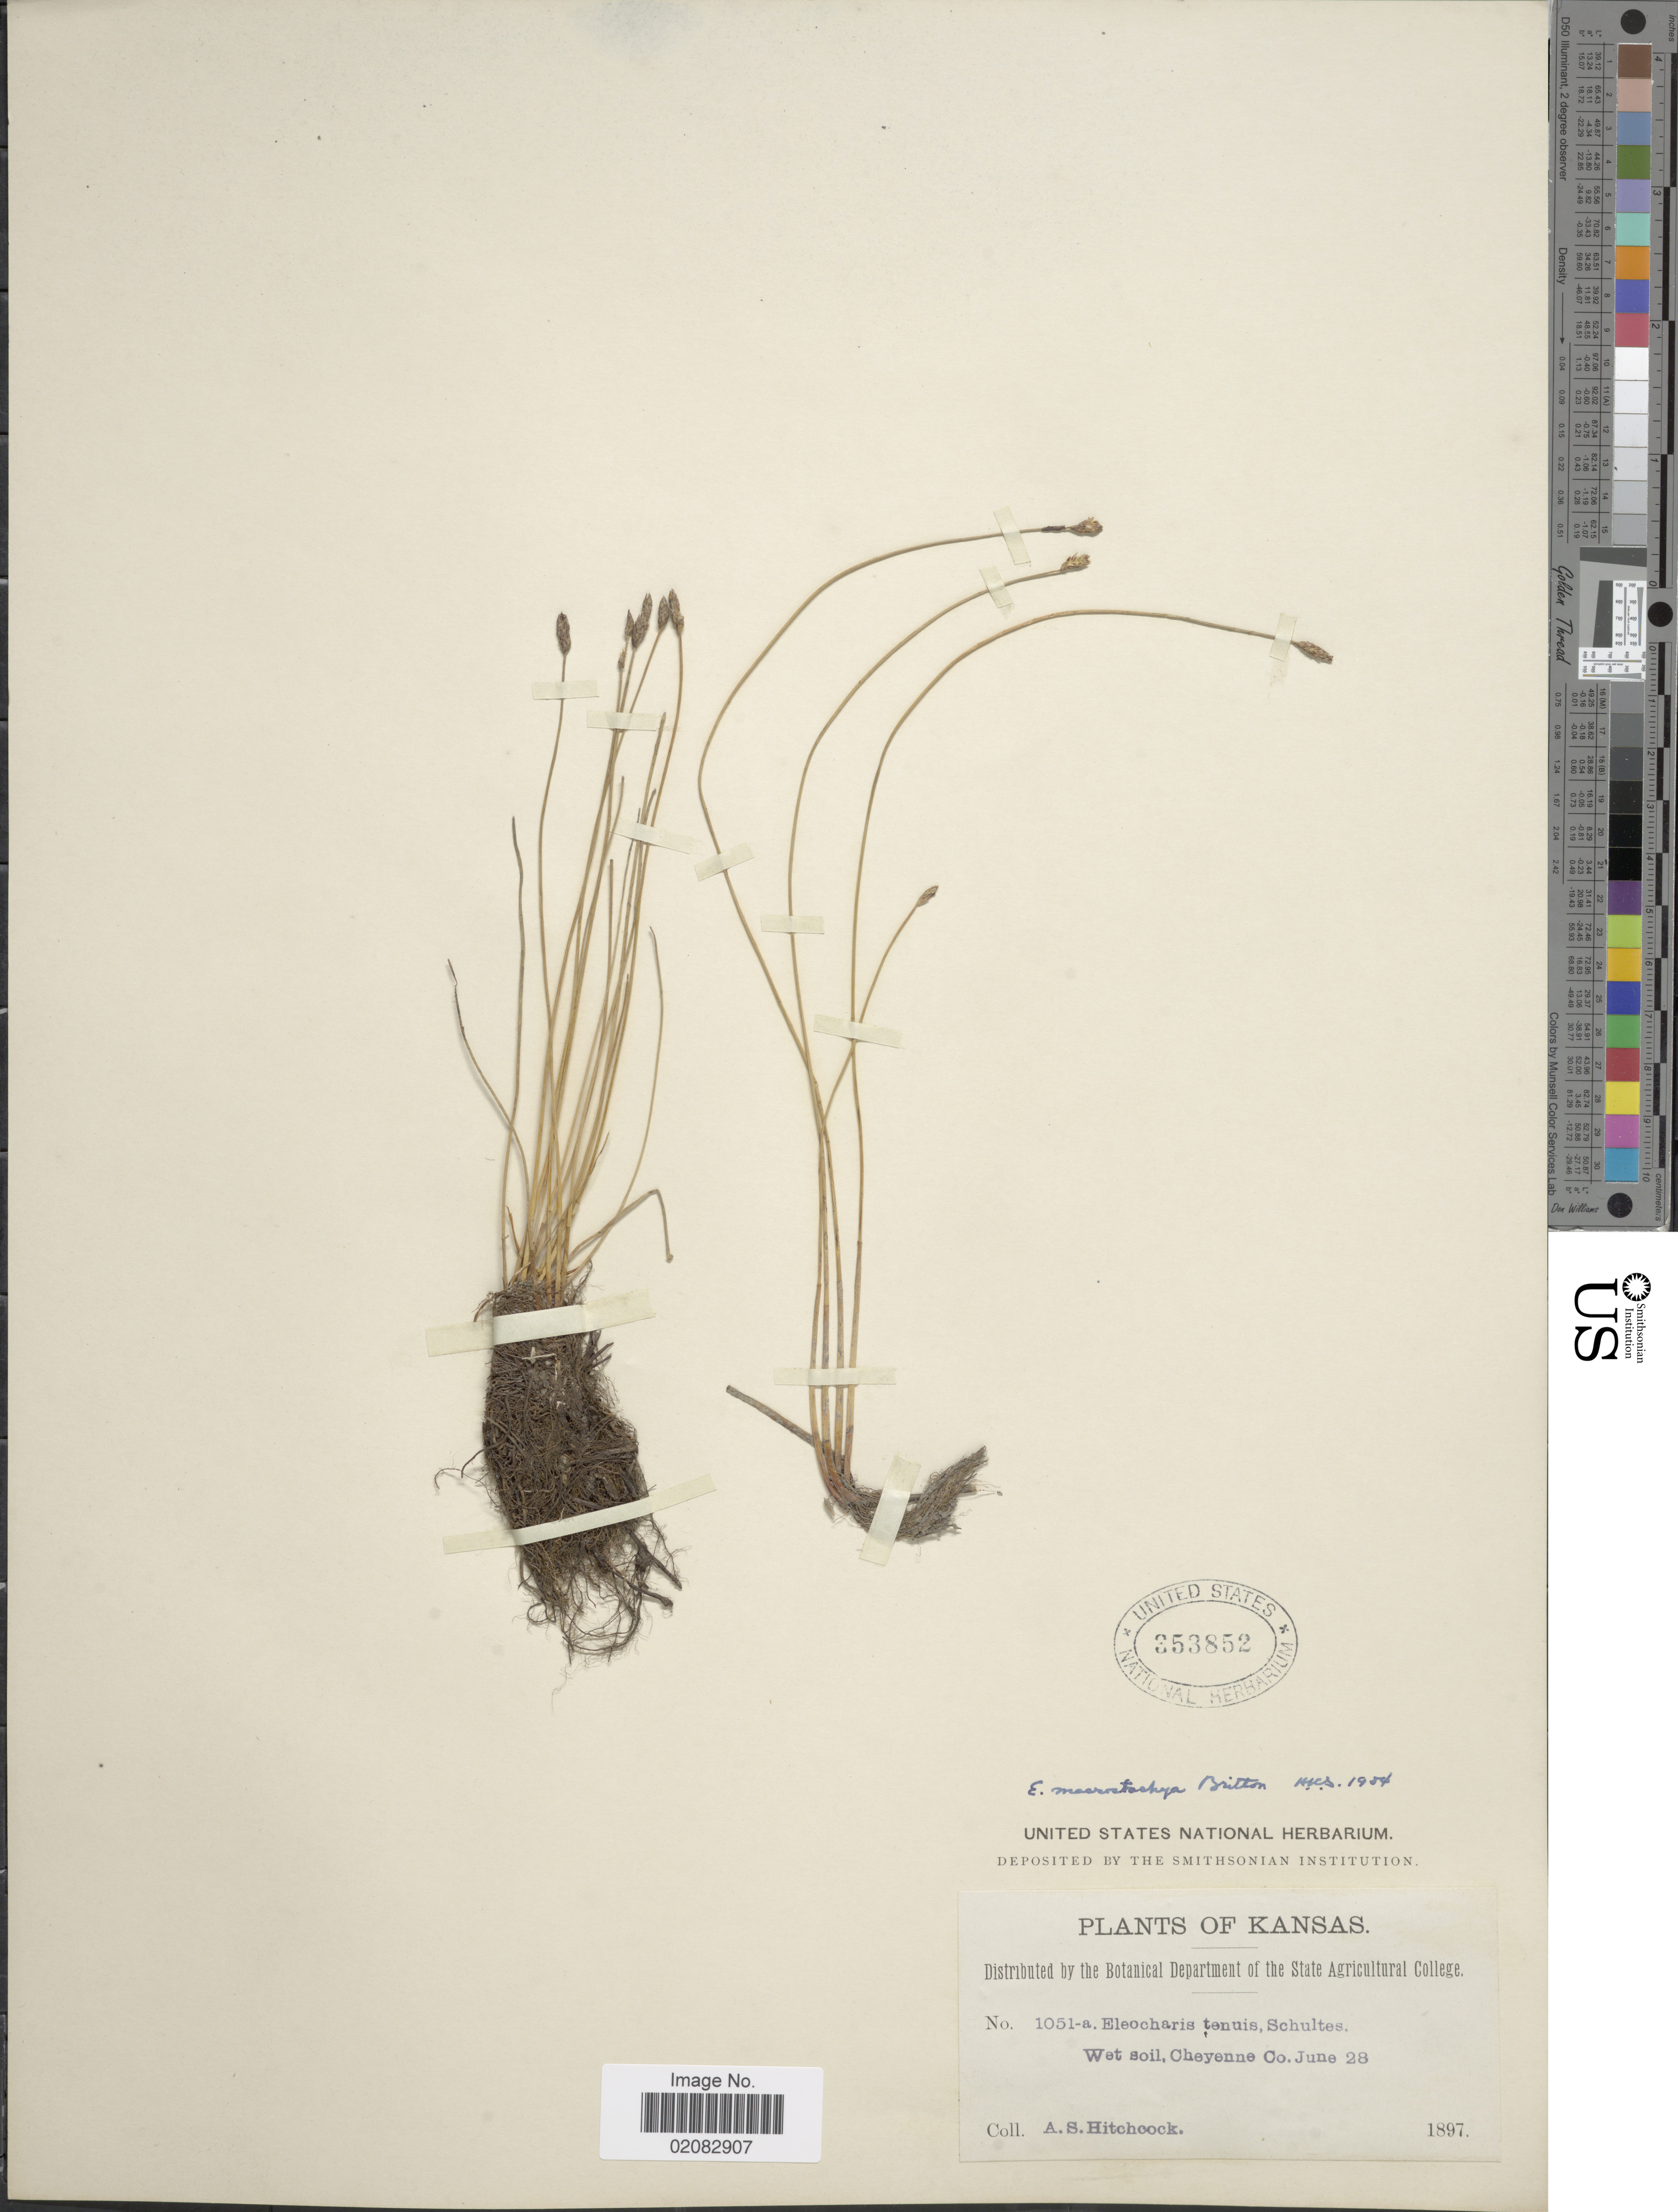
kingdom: Plantae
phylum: Tracheophyta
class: Liliopsida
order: Poales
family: Cyperaceae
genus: Eleocharis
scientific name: Eleocharis macrostachya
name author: Britton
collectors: A. S. Hitchcock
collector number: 1051a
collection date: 1897-06-28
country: United States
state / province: Kansas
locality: Cheyenne Co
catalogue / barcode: US 353852